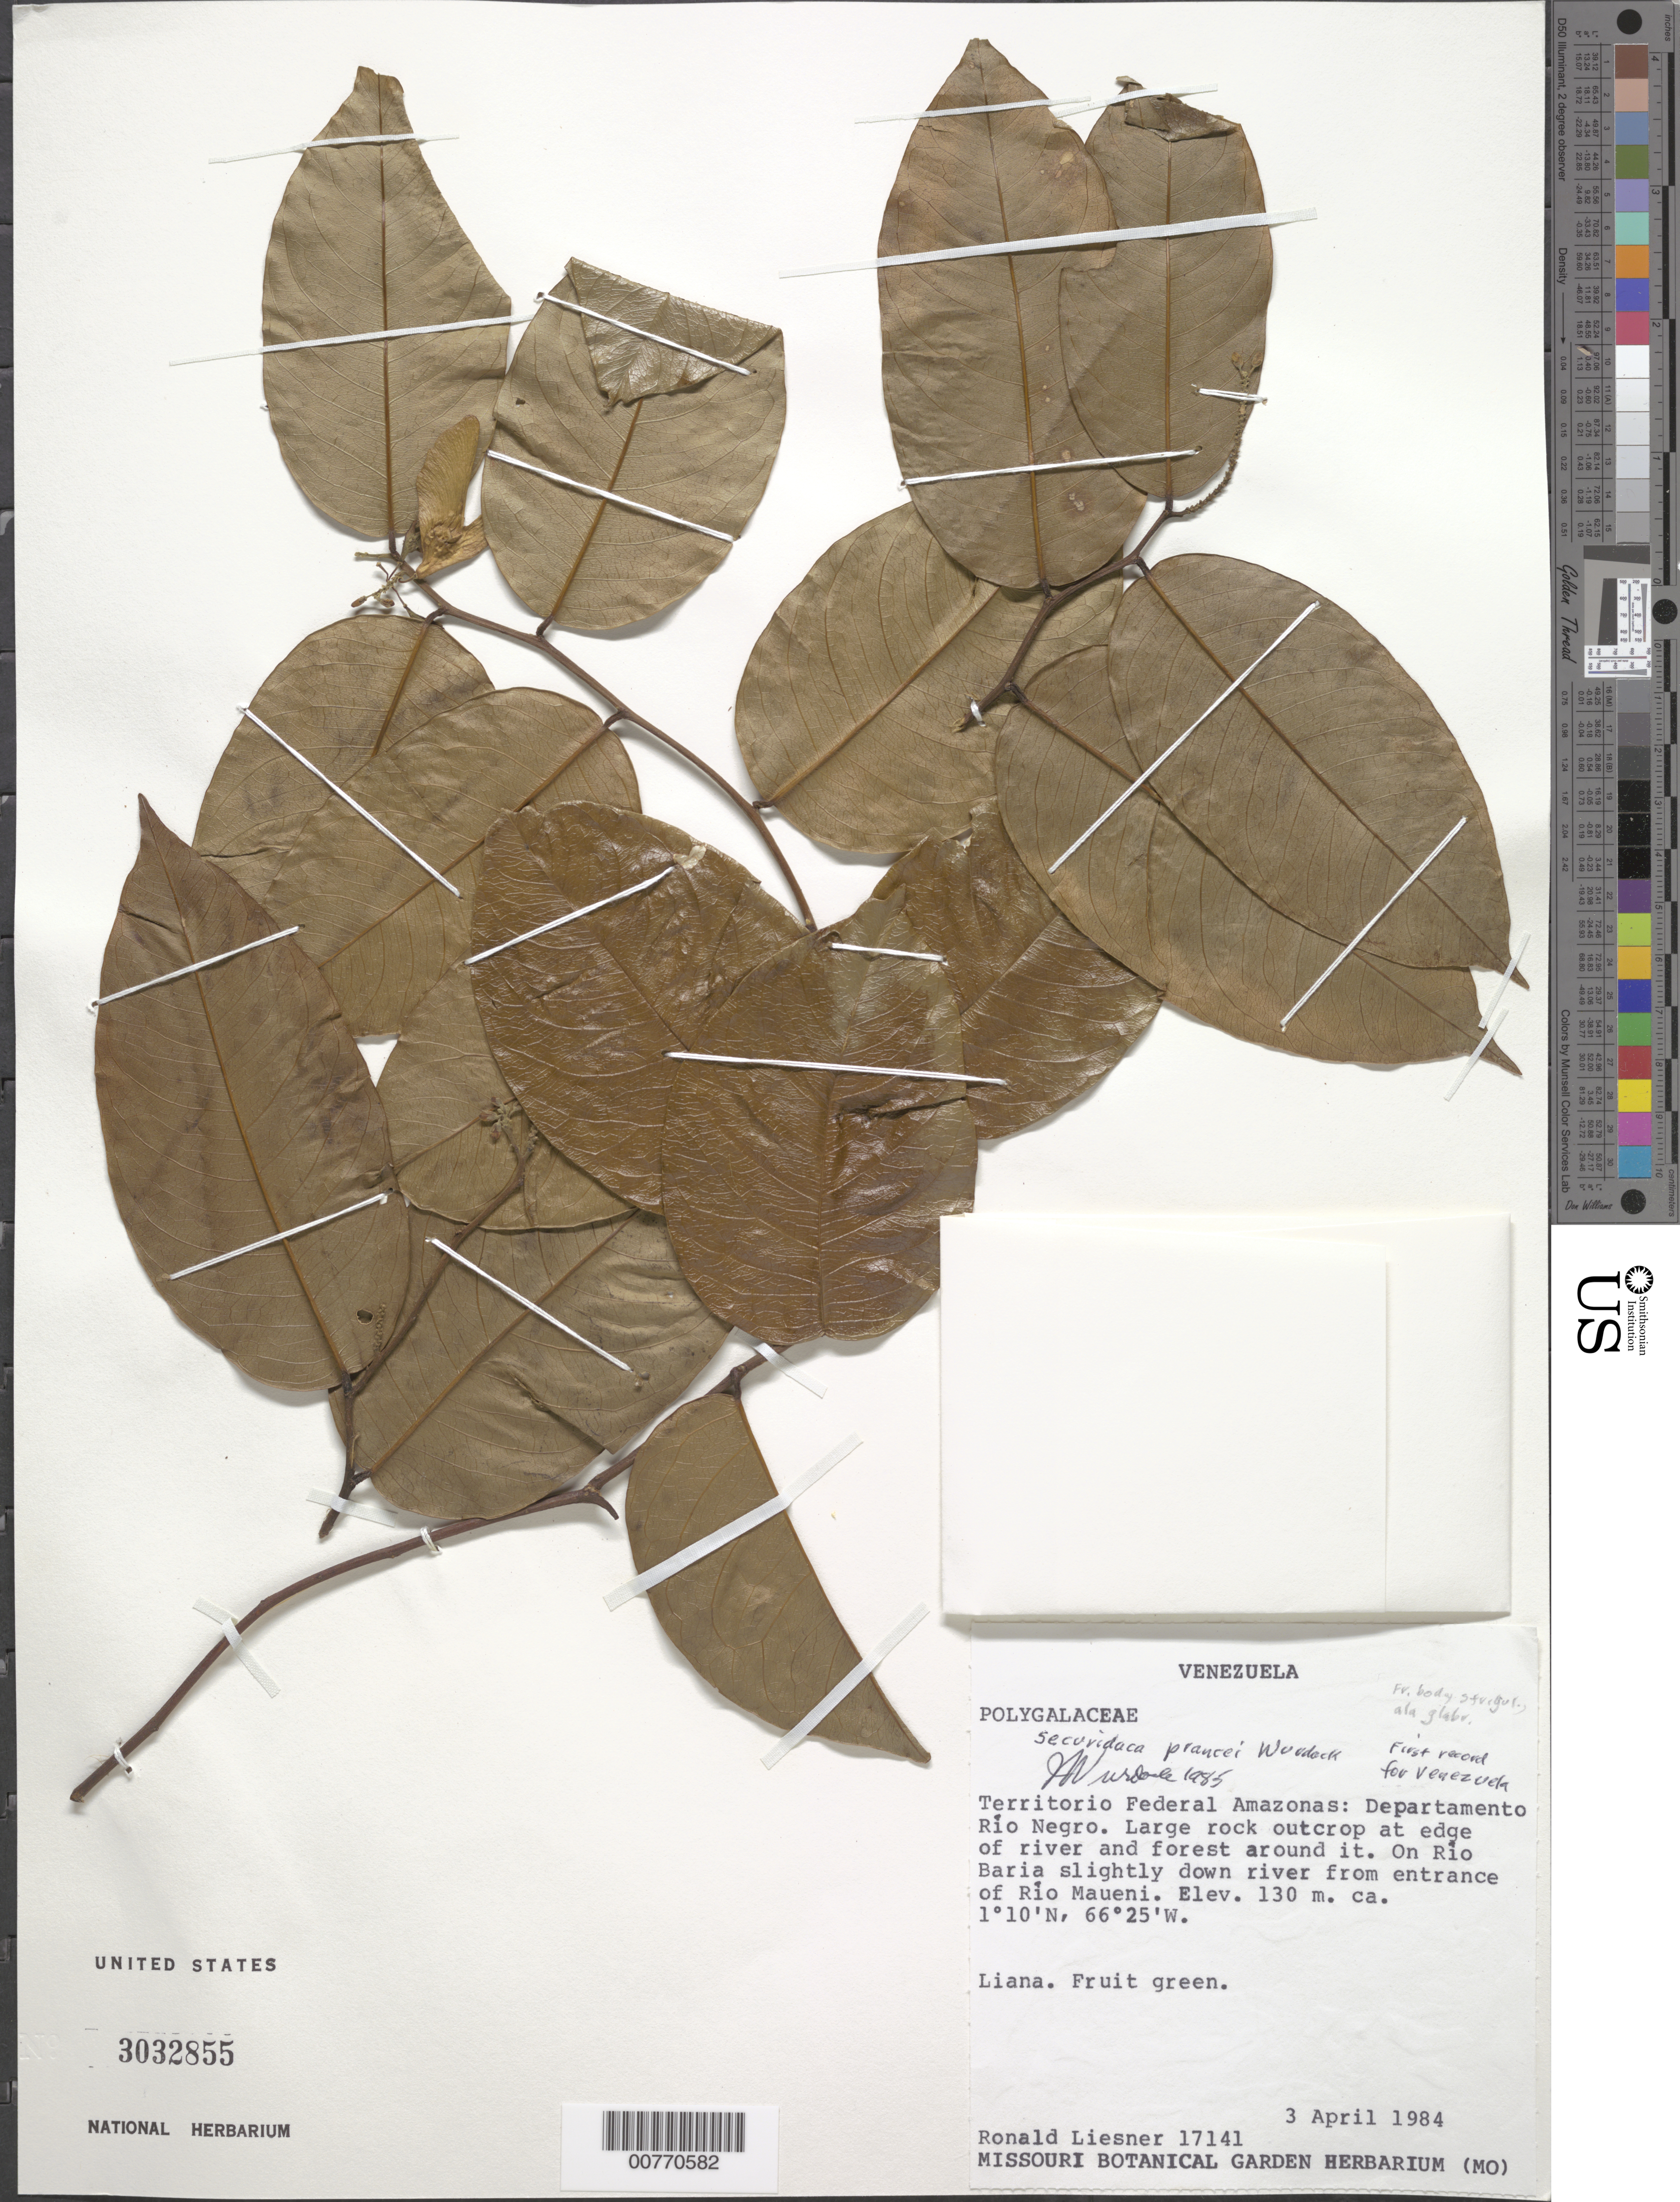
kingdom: Plantae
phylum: Tracheophyta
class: Magnoliopsida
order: Fabales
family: Polygalaceae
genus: Securidaca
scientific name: Securidaca prancei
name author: Wurdack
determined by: Wurdack, John J., (US), US (UNITED STATES)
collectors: R. L. Liesner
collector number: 17141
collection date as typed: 3-Apr-84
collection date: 1984-04-03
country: Venezuela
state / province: Amazonas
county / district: Río Negro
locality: Río Baria, down river from entrance of Río Maueni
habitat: Large rock outcrop at edge of river and forest around it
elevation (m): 130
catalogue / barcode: US 3032855